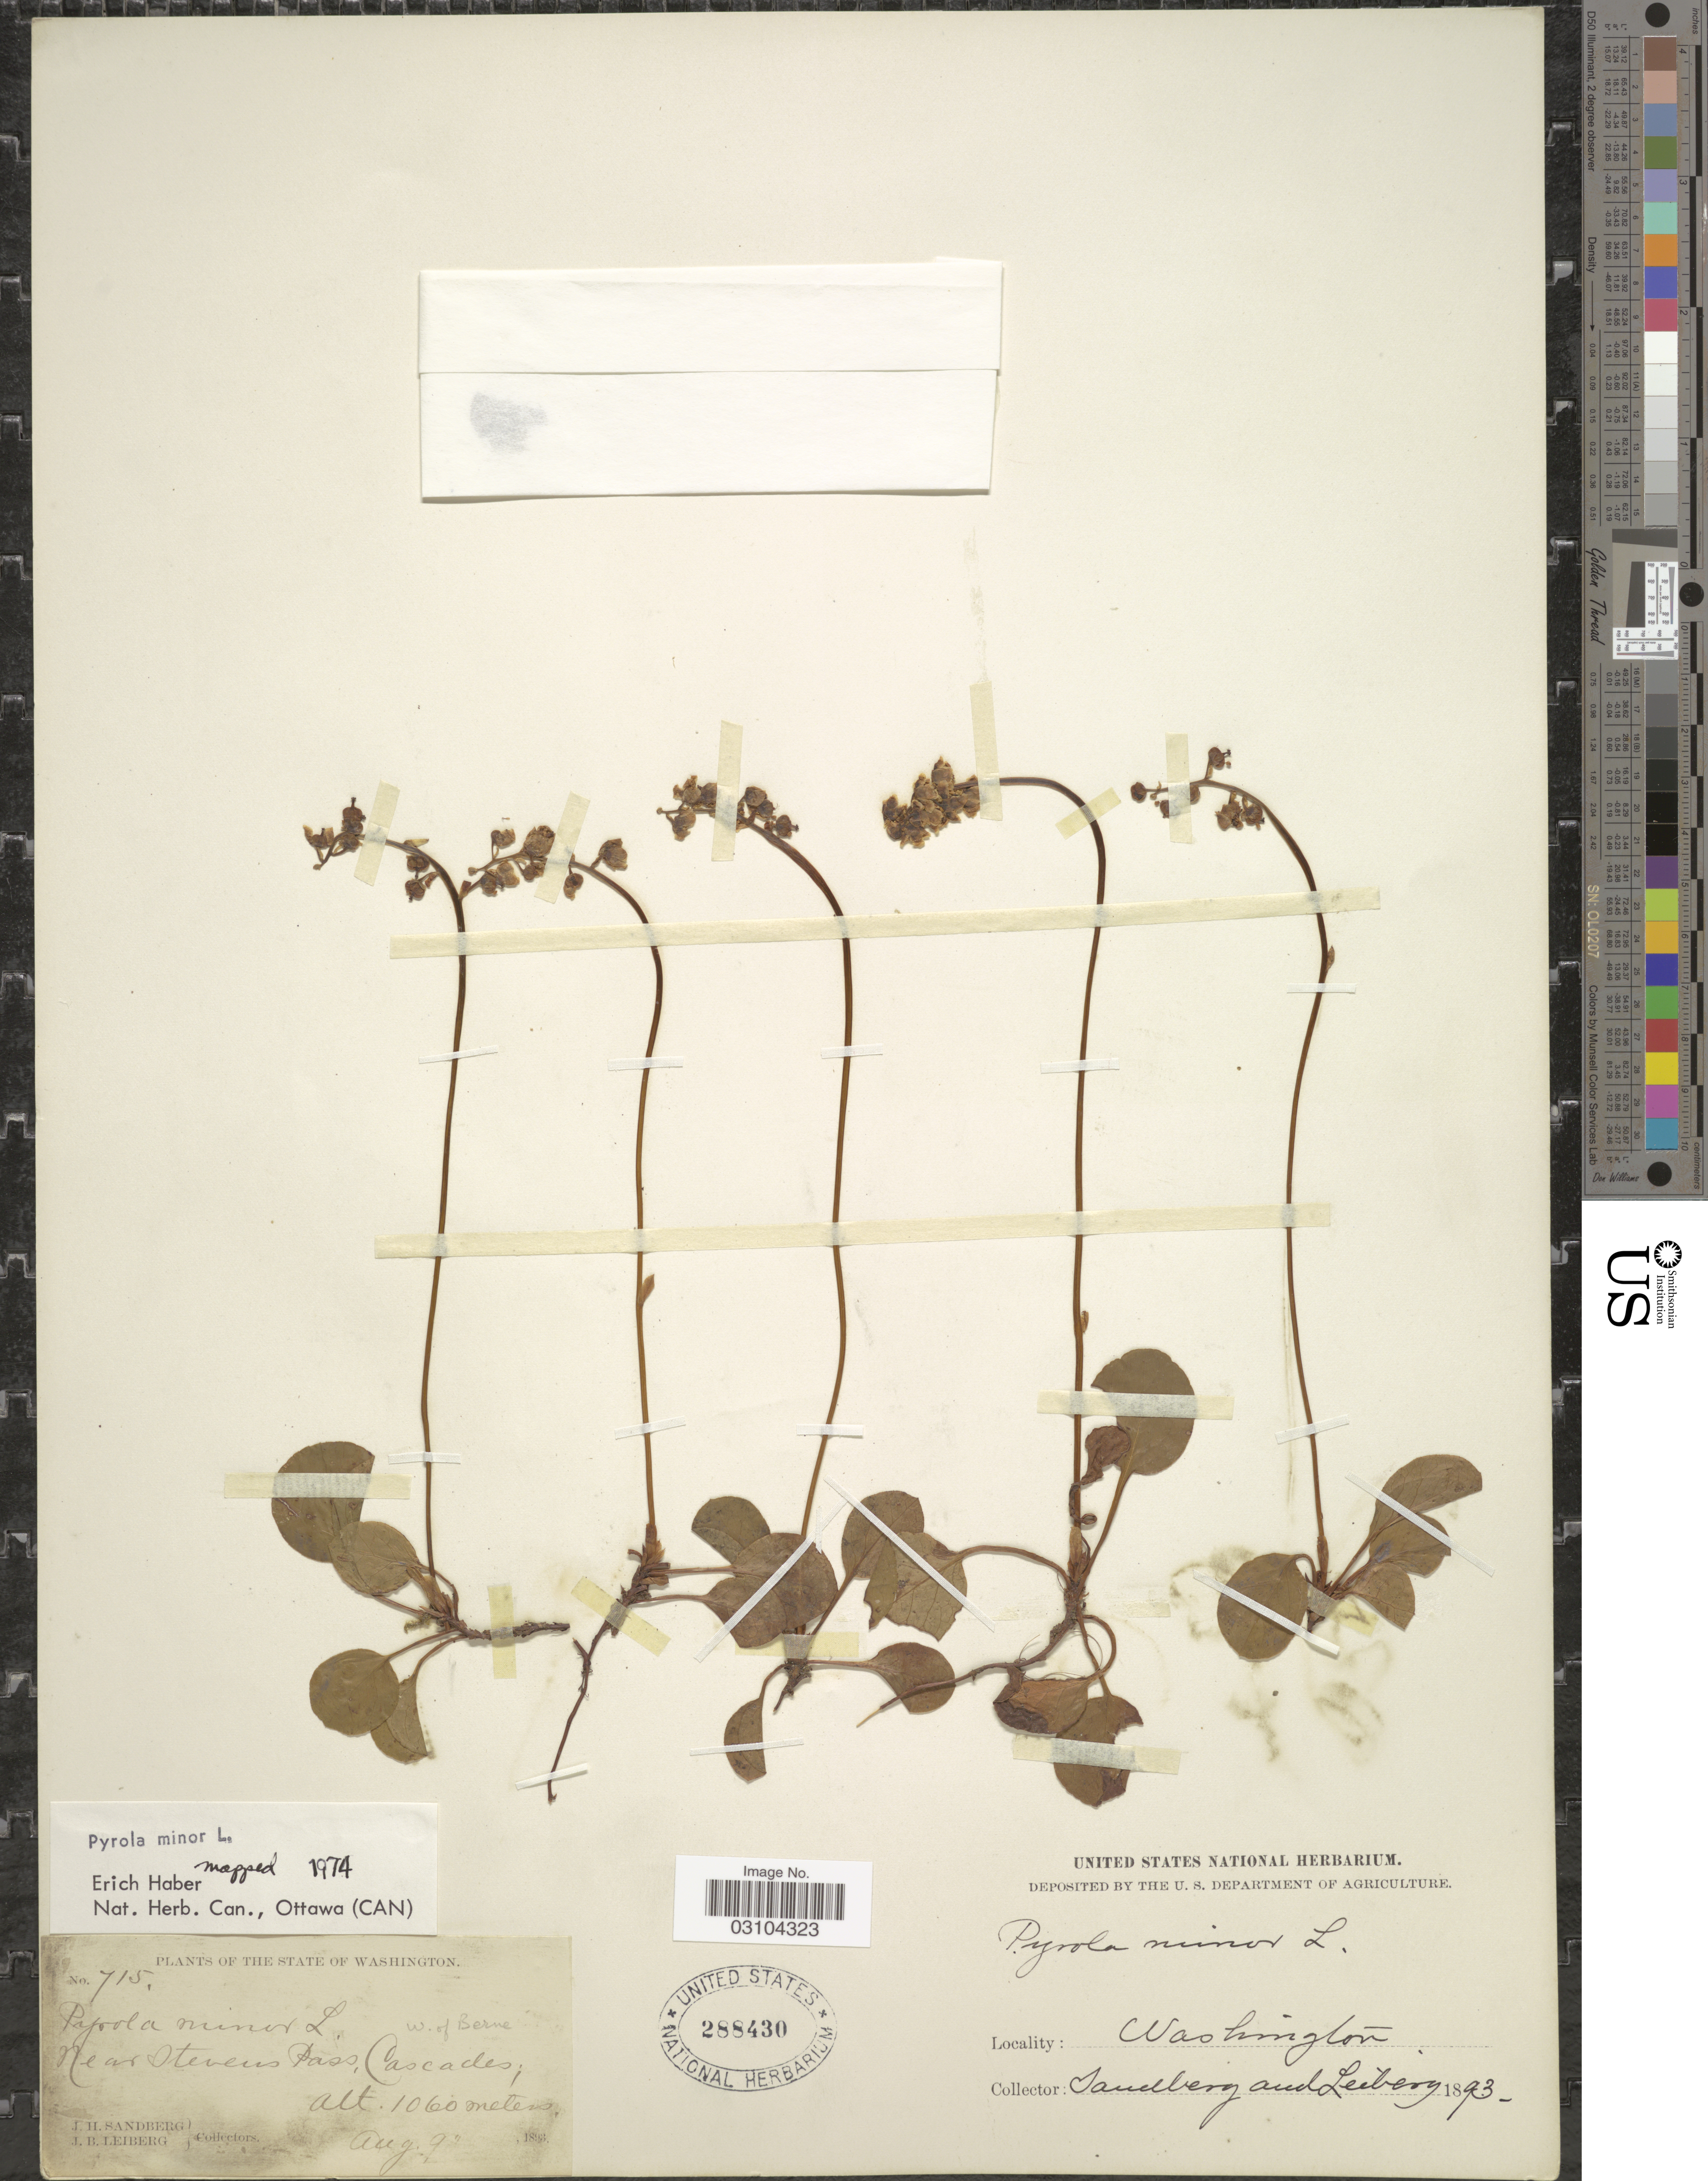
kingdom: Plantae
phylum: Tracheophyta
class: Magnoliopsida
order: Ericales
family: Ericaceae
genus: Pyrola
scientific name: Pyrola minor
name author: L.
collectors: J. H. Sandberg & J. B. Leiberg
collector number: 715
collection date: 1893-08-09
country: United States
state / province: Washington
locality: Near Stevens Pass, Cascades.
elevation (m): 1060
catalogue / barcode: US 288430